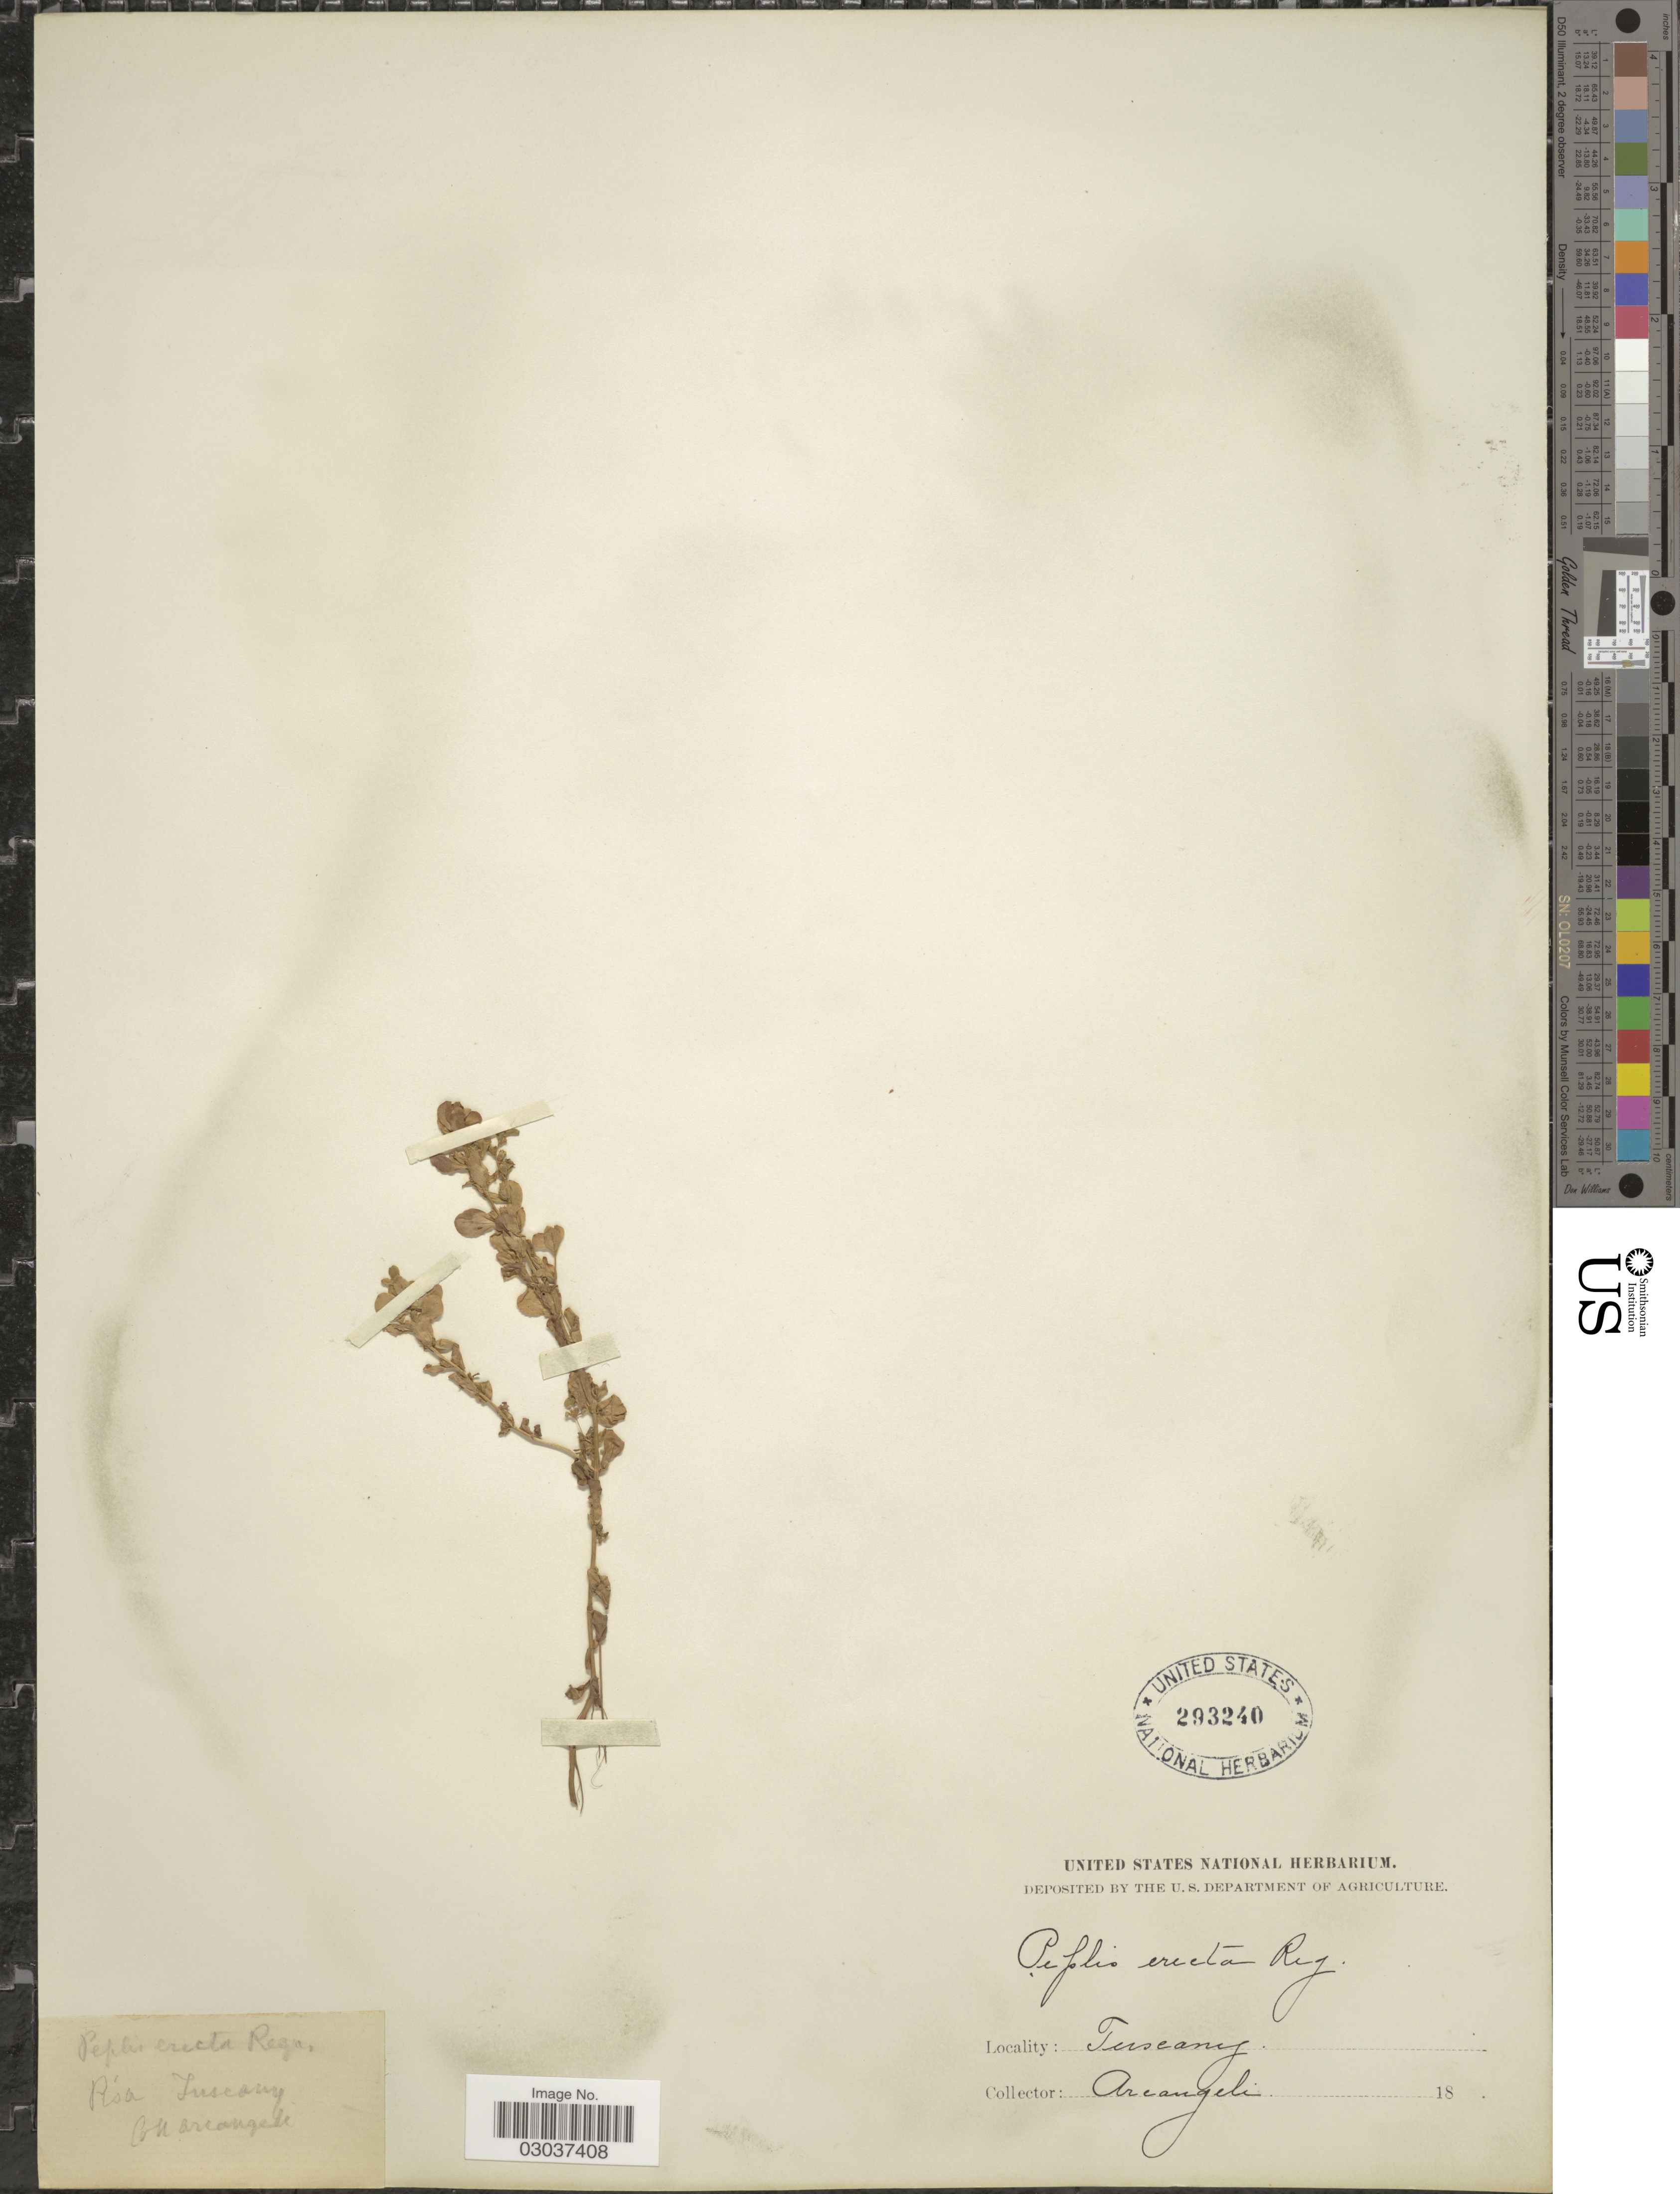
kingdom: Plantae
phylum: Tracheophyta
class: Magnoliopsida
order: Myrtales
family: Lythraceae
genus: Peplis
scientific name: Peplis erecta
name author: Req. ex Moris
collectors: Arcangeli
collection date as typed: Transcribed d/m/y: //18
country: Italy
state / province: Tuscany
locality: Rio Tuscany.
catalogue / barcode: US 293240